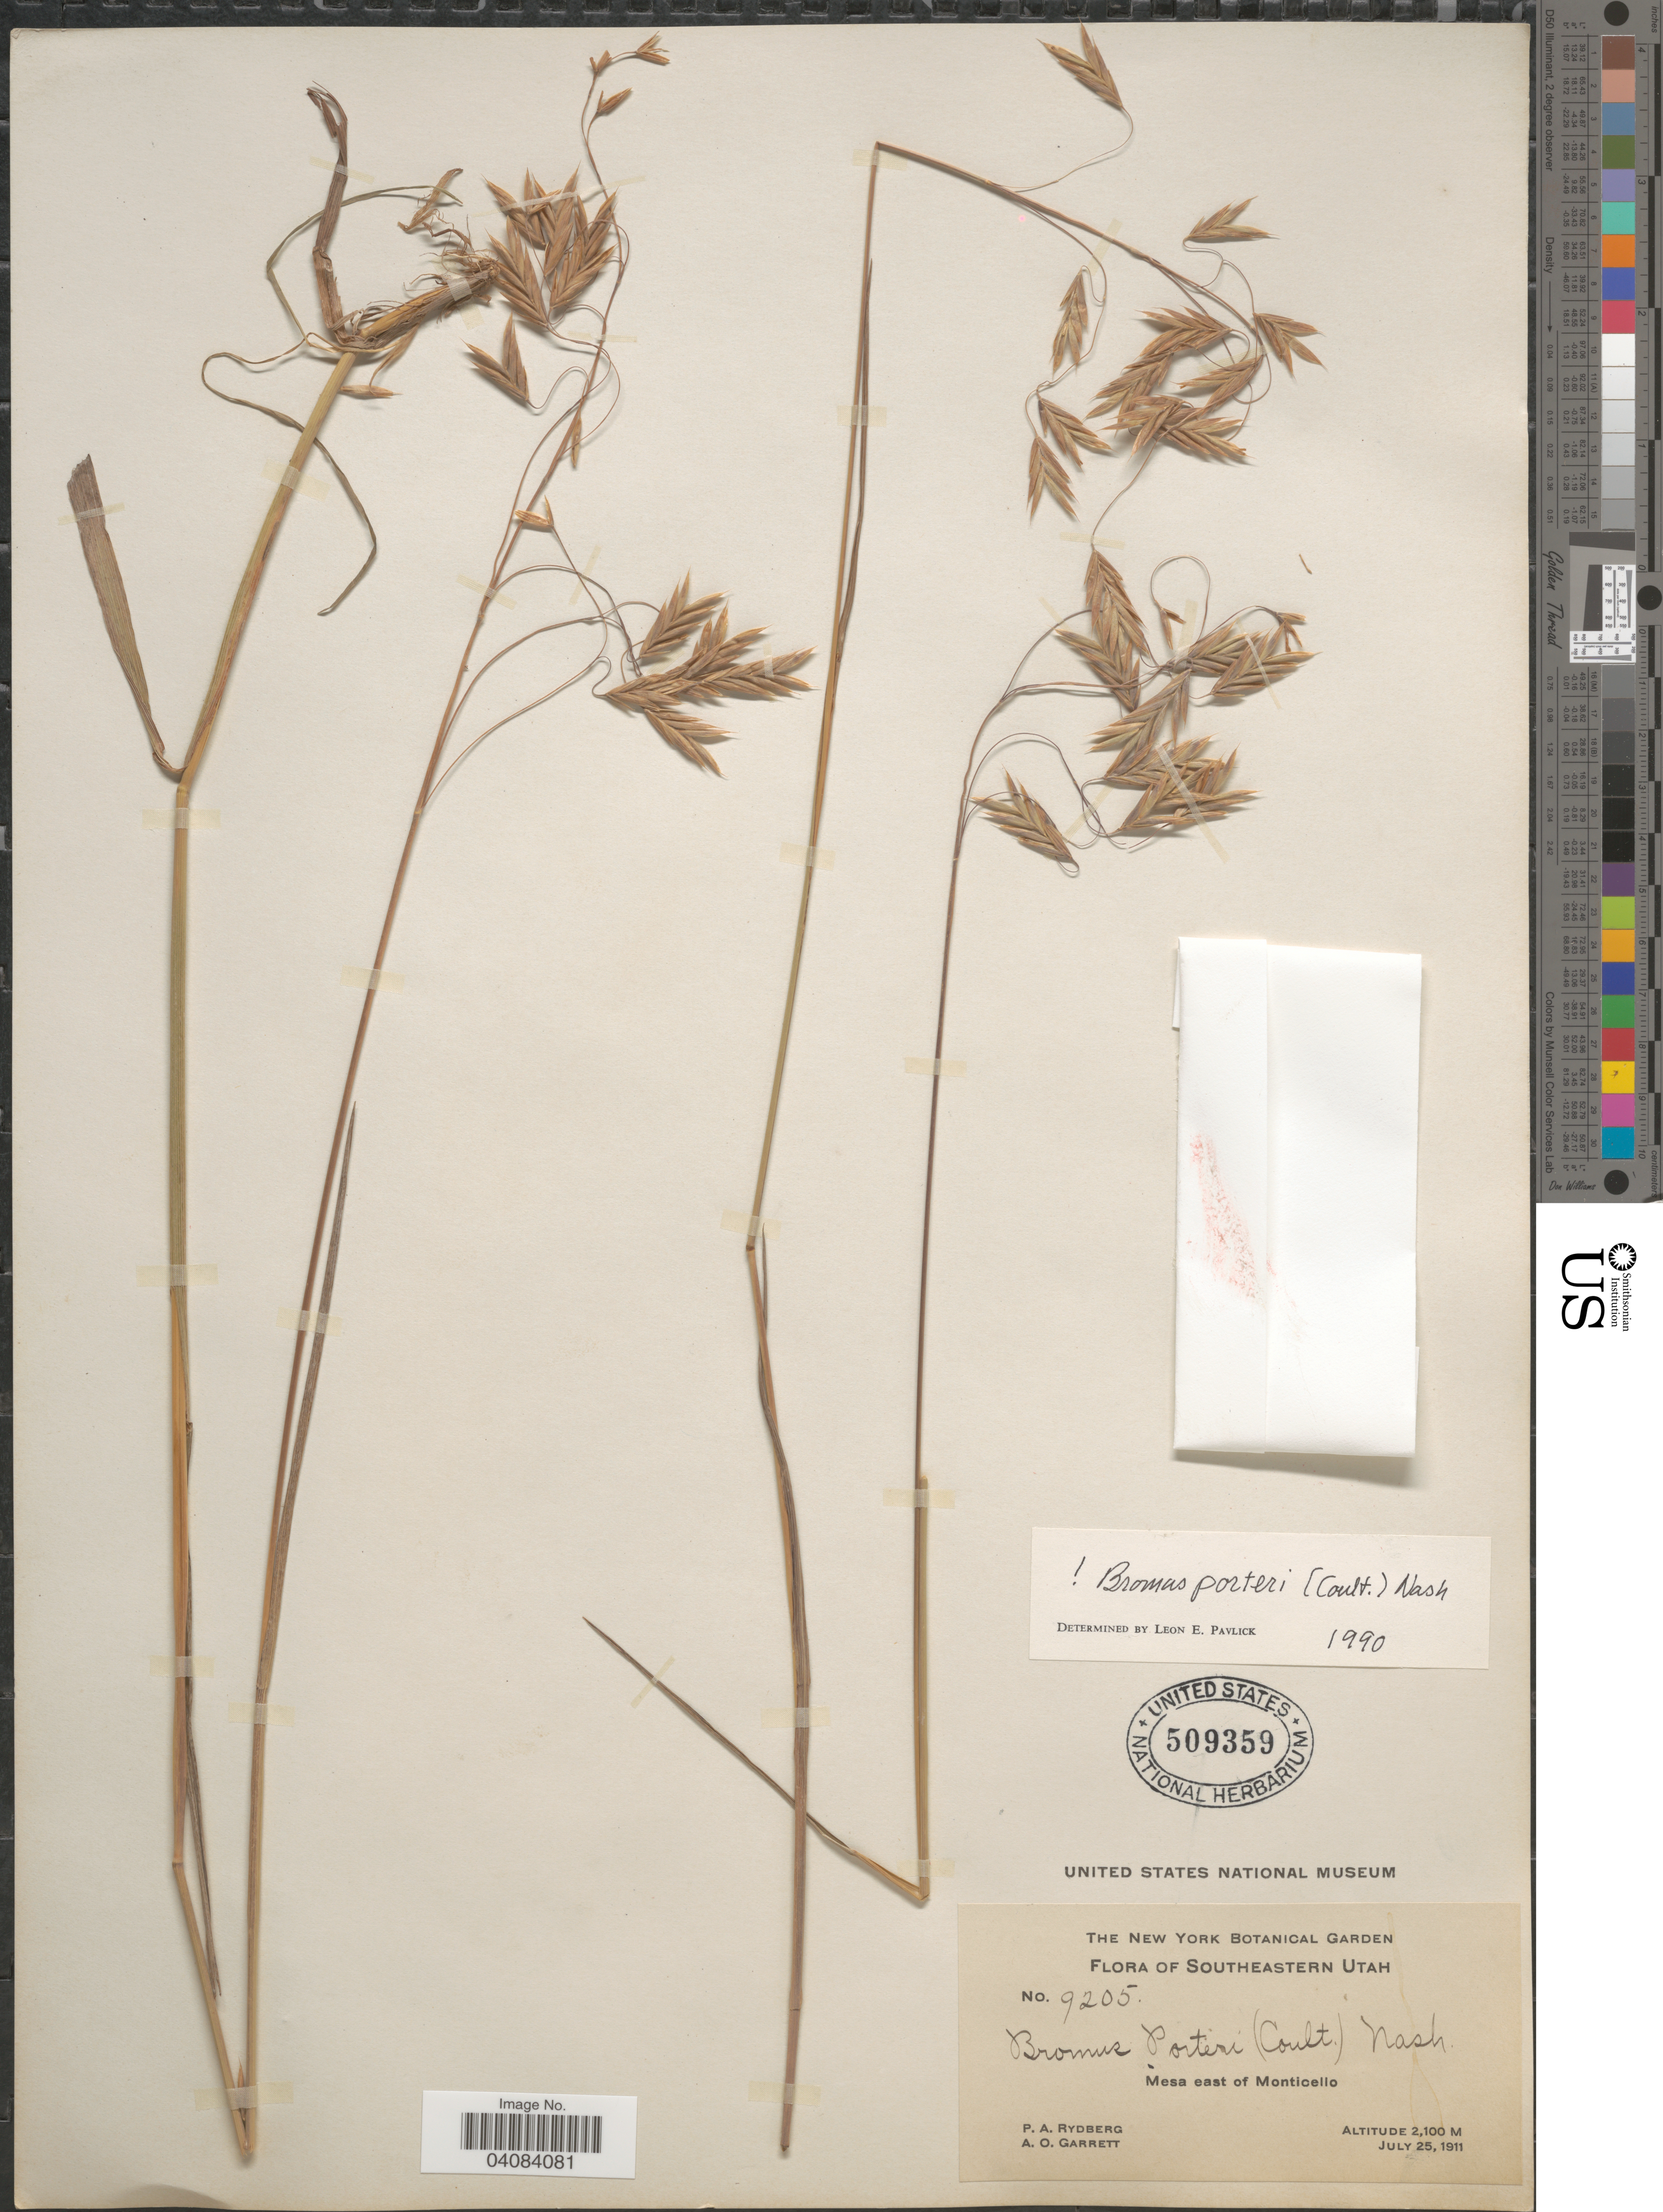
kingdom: Plantae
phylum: Tracheophyta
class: Liliopsida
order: Poales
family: Poaceae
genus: Bromus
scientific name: Bromus porteri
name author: (J.M. Coult.) Nash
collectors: P. A. Rydberg & A. O. Garrett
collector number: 9205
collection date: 1911-07-25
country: United States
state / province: Utah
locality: Southeasten Utah. Mesa east of Monticello.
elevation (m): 2100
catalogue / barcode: US 509359